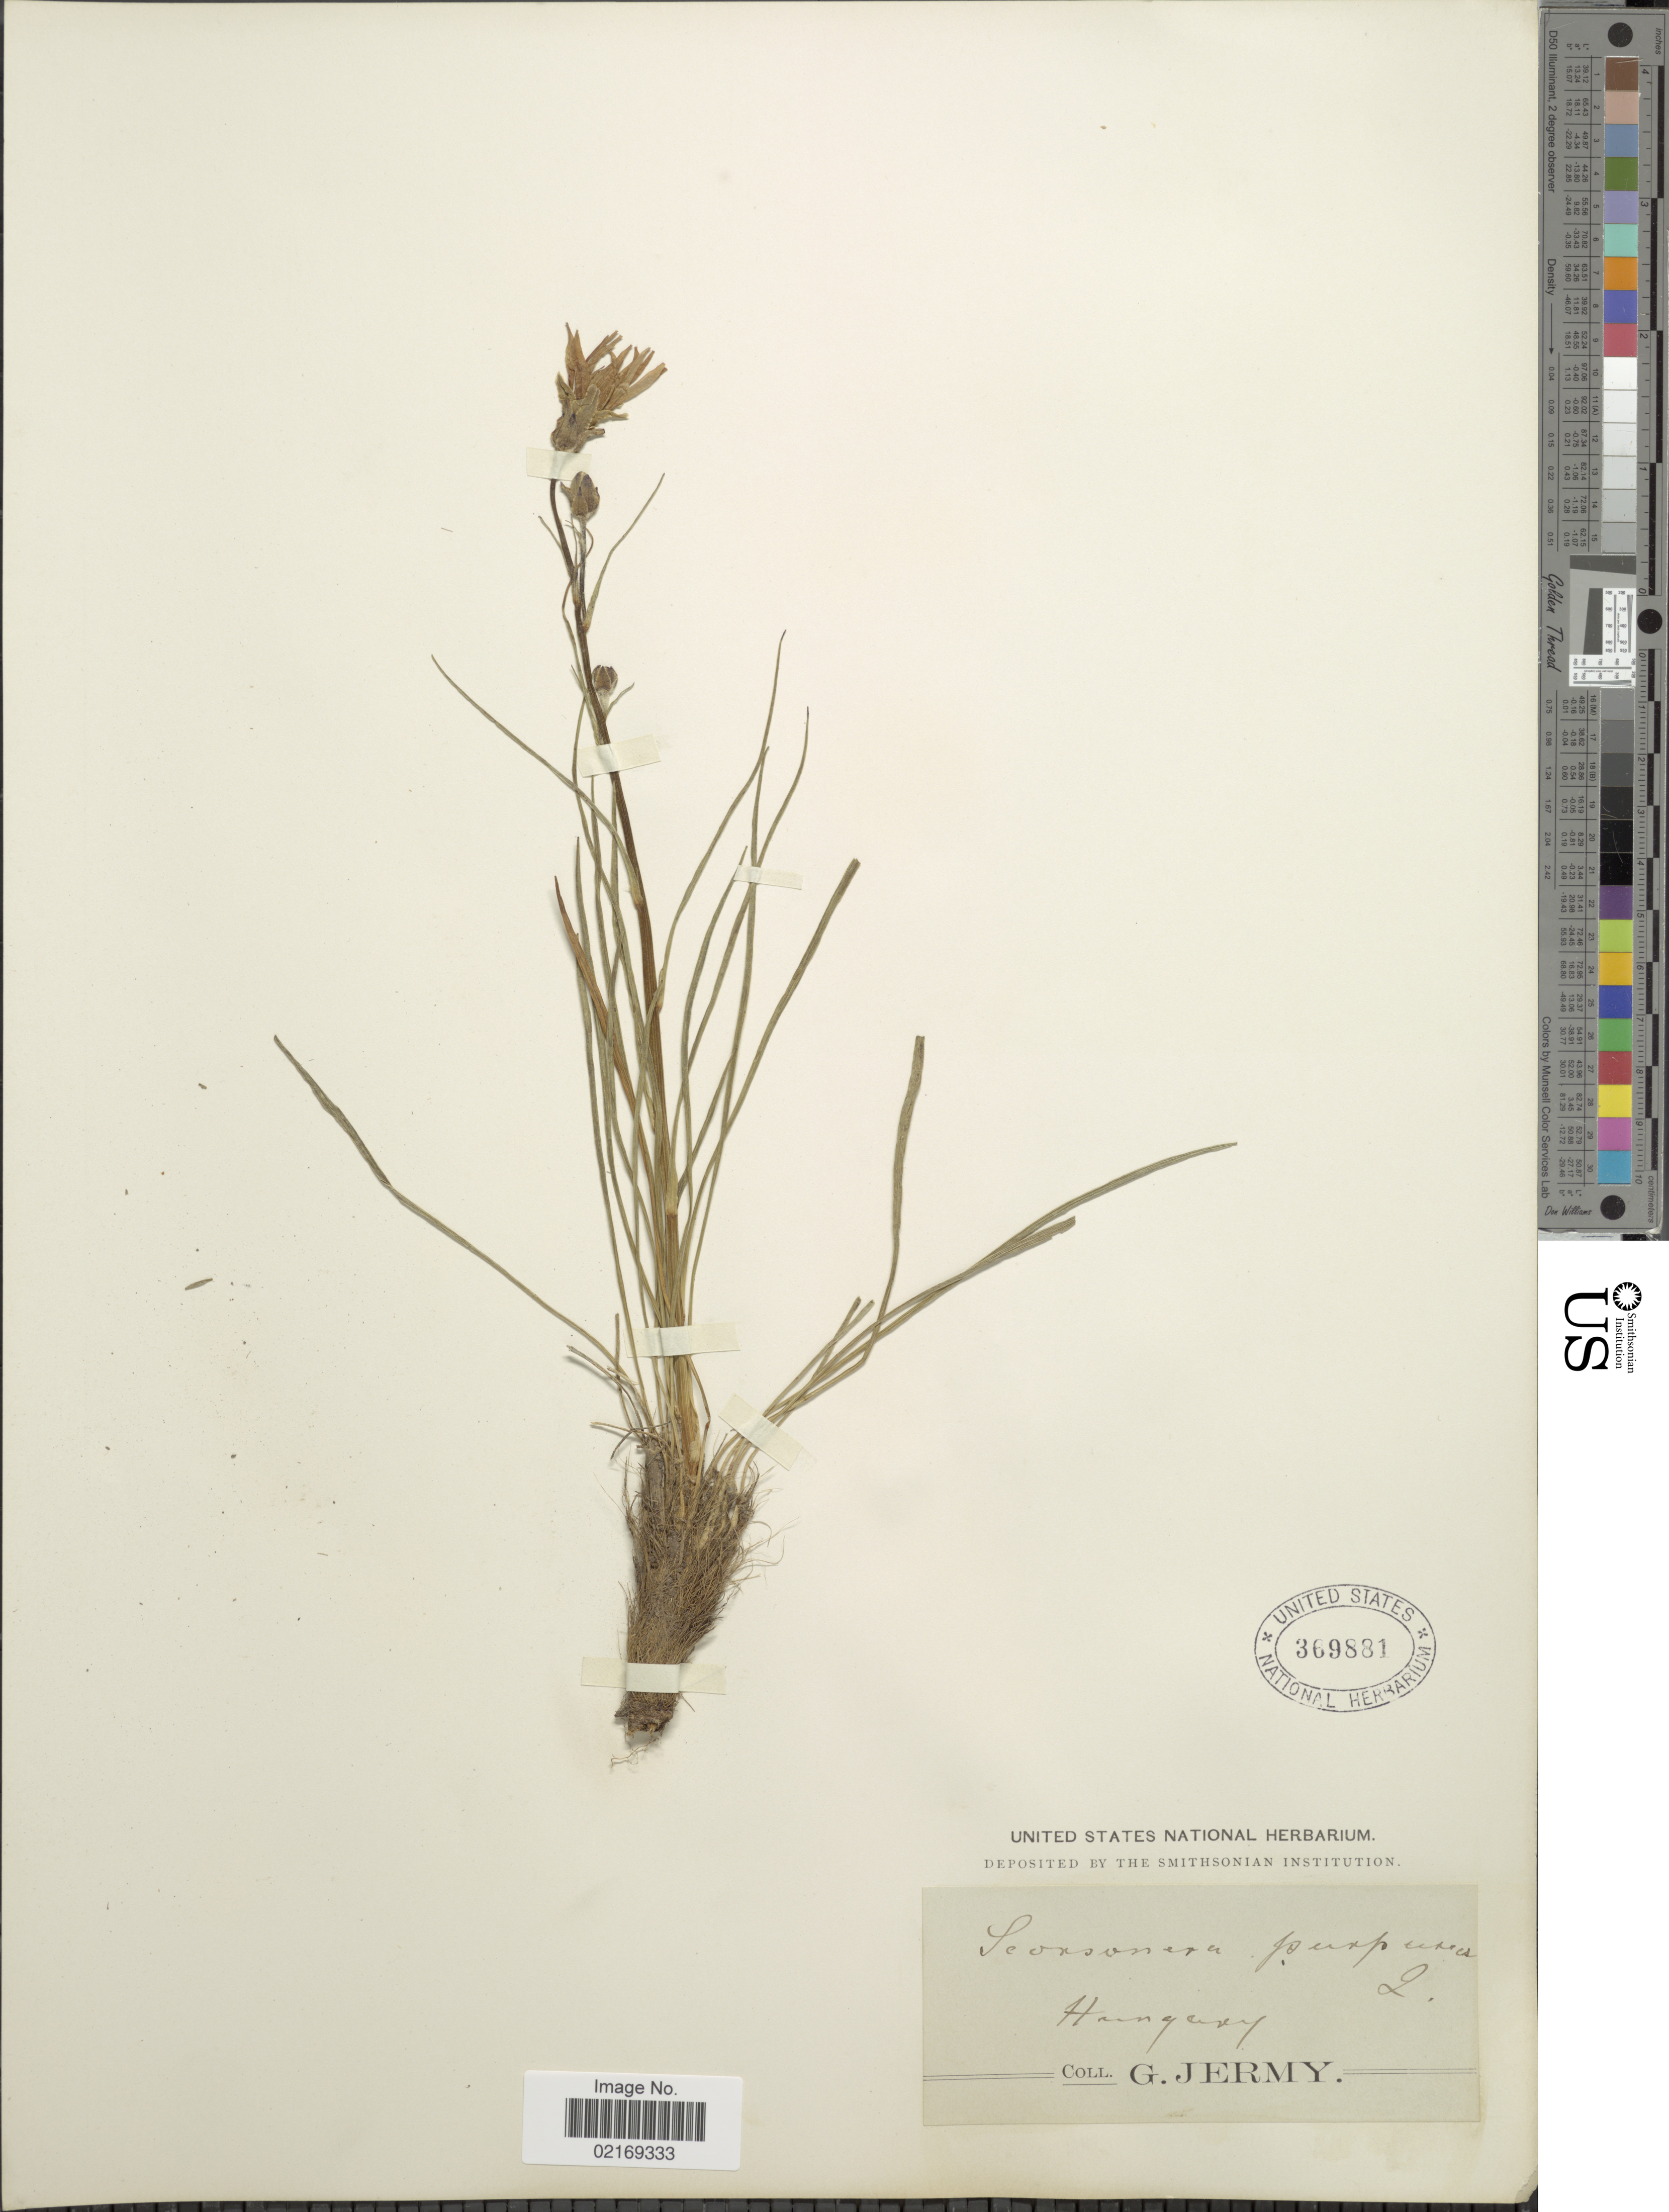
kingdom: Plantae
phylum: Tracheophyta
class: Magnoliopsida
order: Asterales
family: Asteraceae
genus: Scorzonera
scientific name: Scorzonera purpurea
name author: L.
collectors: G. Jermy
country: Hungary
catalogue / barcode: US 369881